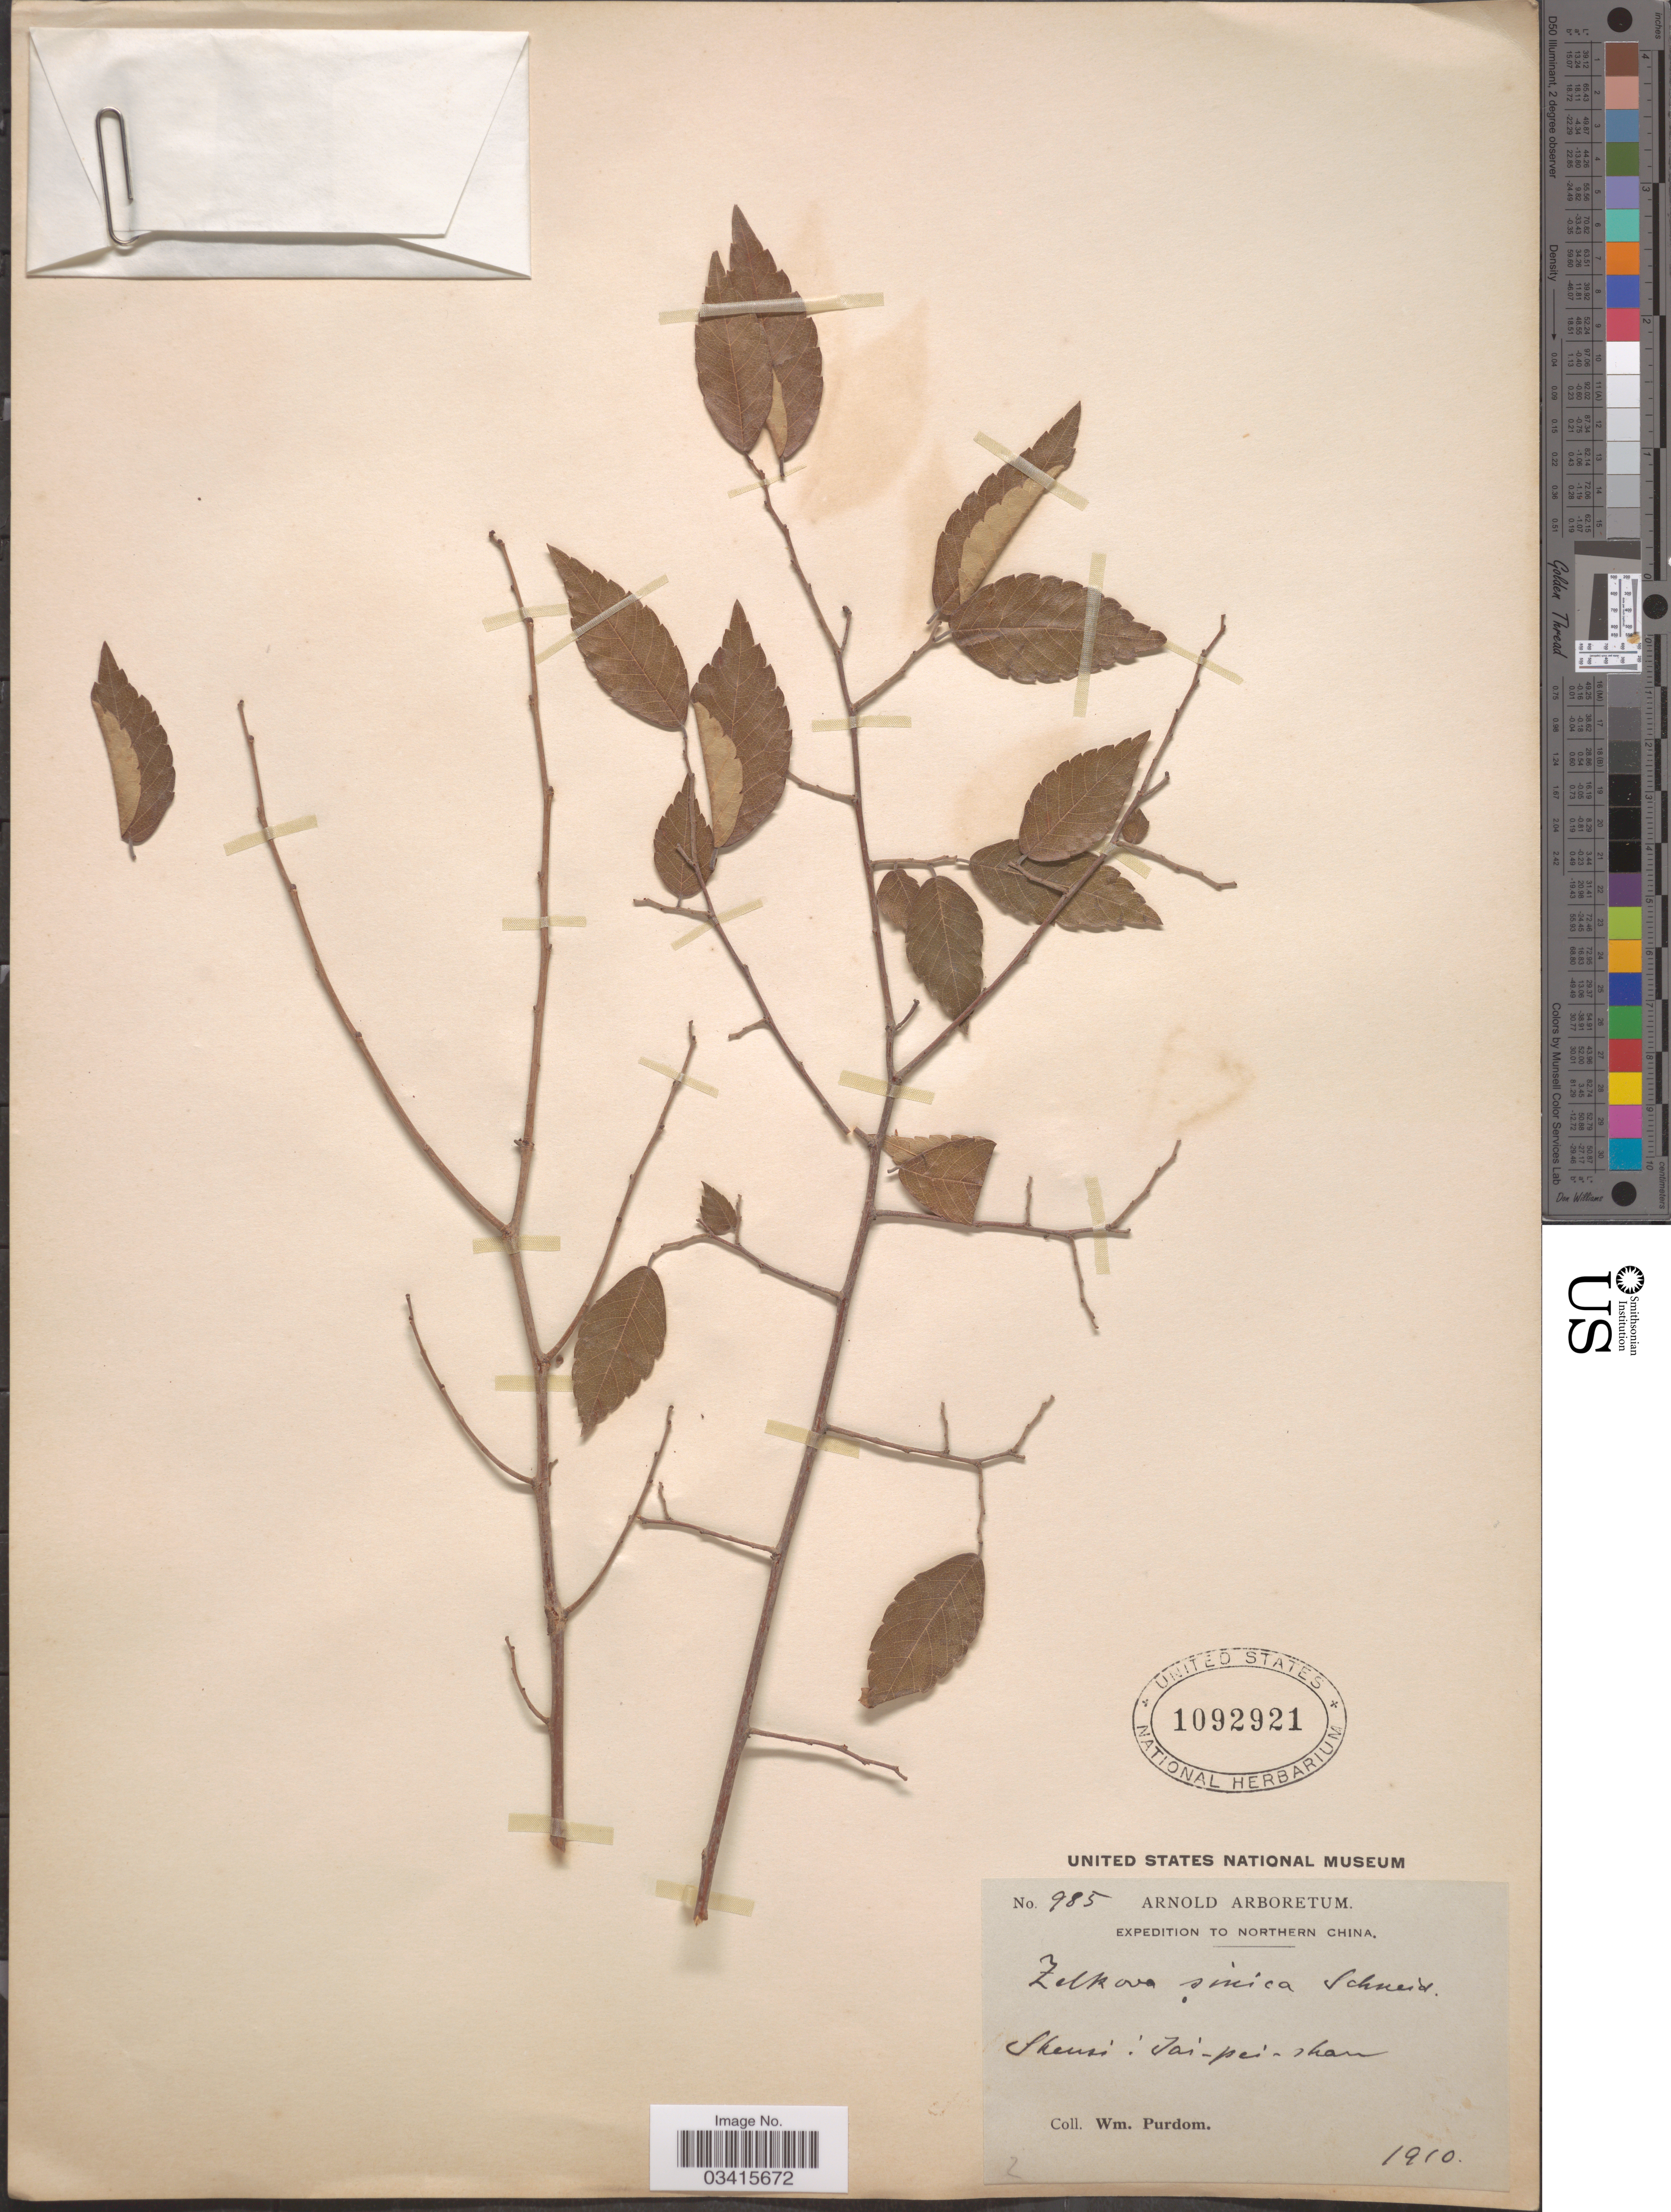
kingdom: Plantae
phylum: Tracheophyta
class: Magnoliopsida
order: Rosales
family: Ulmaceae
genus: Zelkova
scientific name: Zelkova sinica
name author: C.K. Schneid. in Sarg.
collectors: W. Purdom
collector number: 985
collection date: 1910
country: China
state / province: Shaanxi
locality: Northern China. Shensi, Tai-pei-shan.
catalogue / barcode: US 1092921